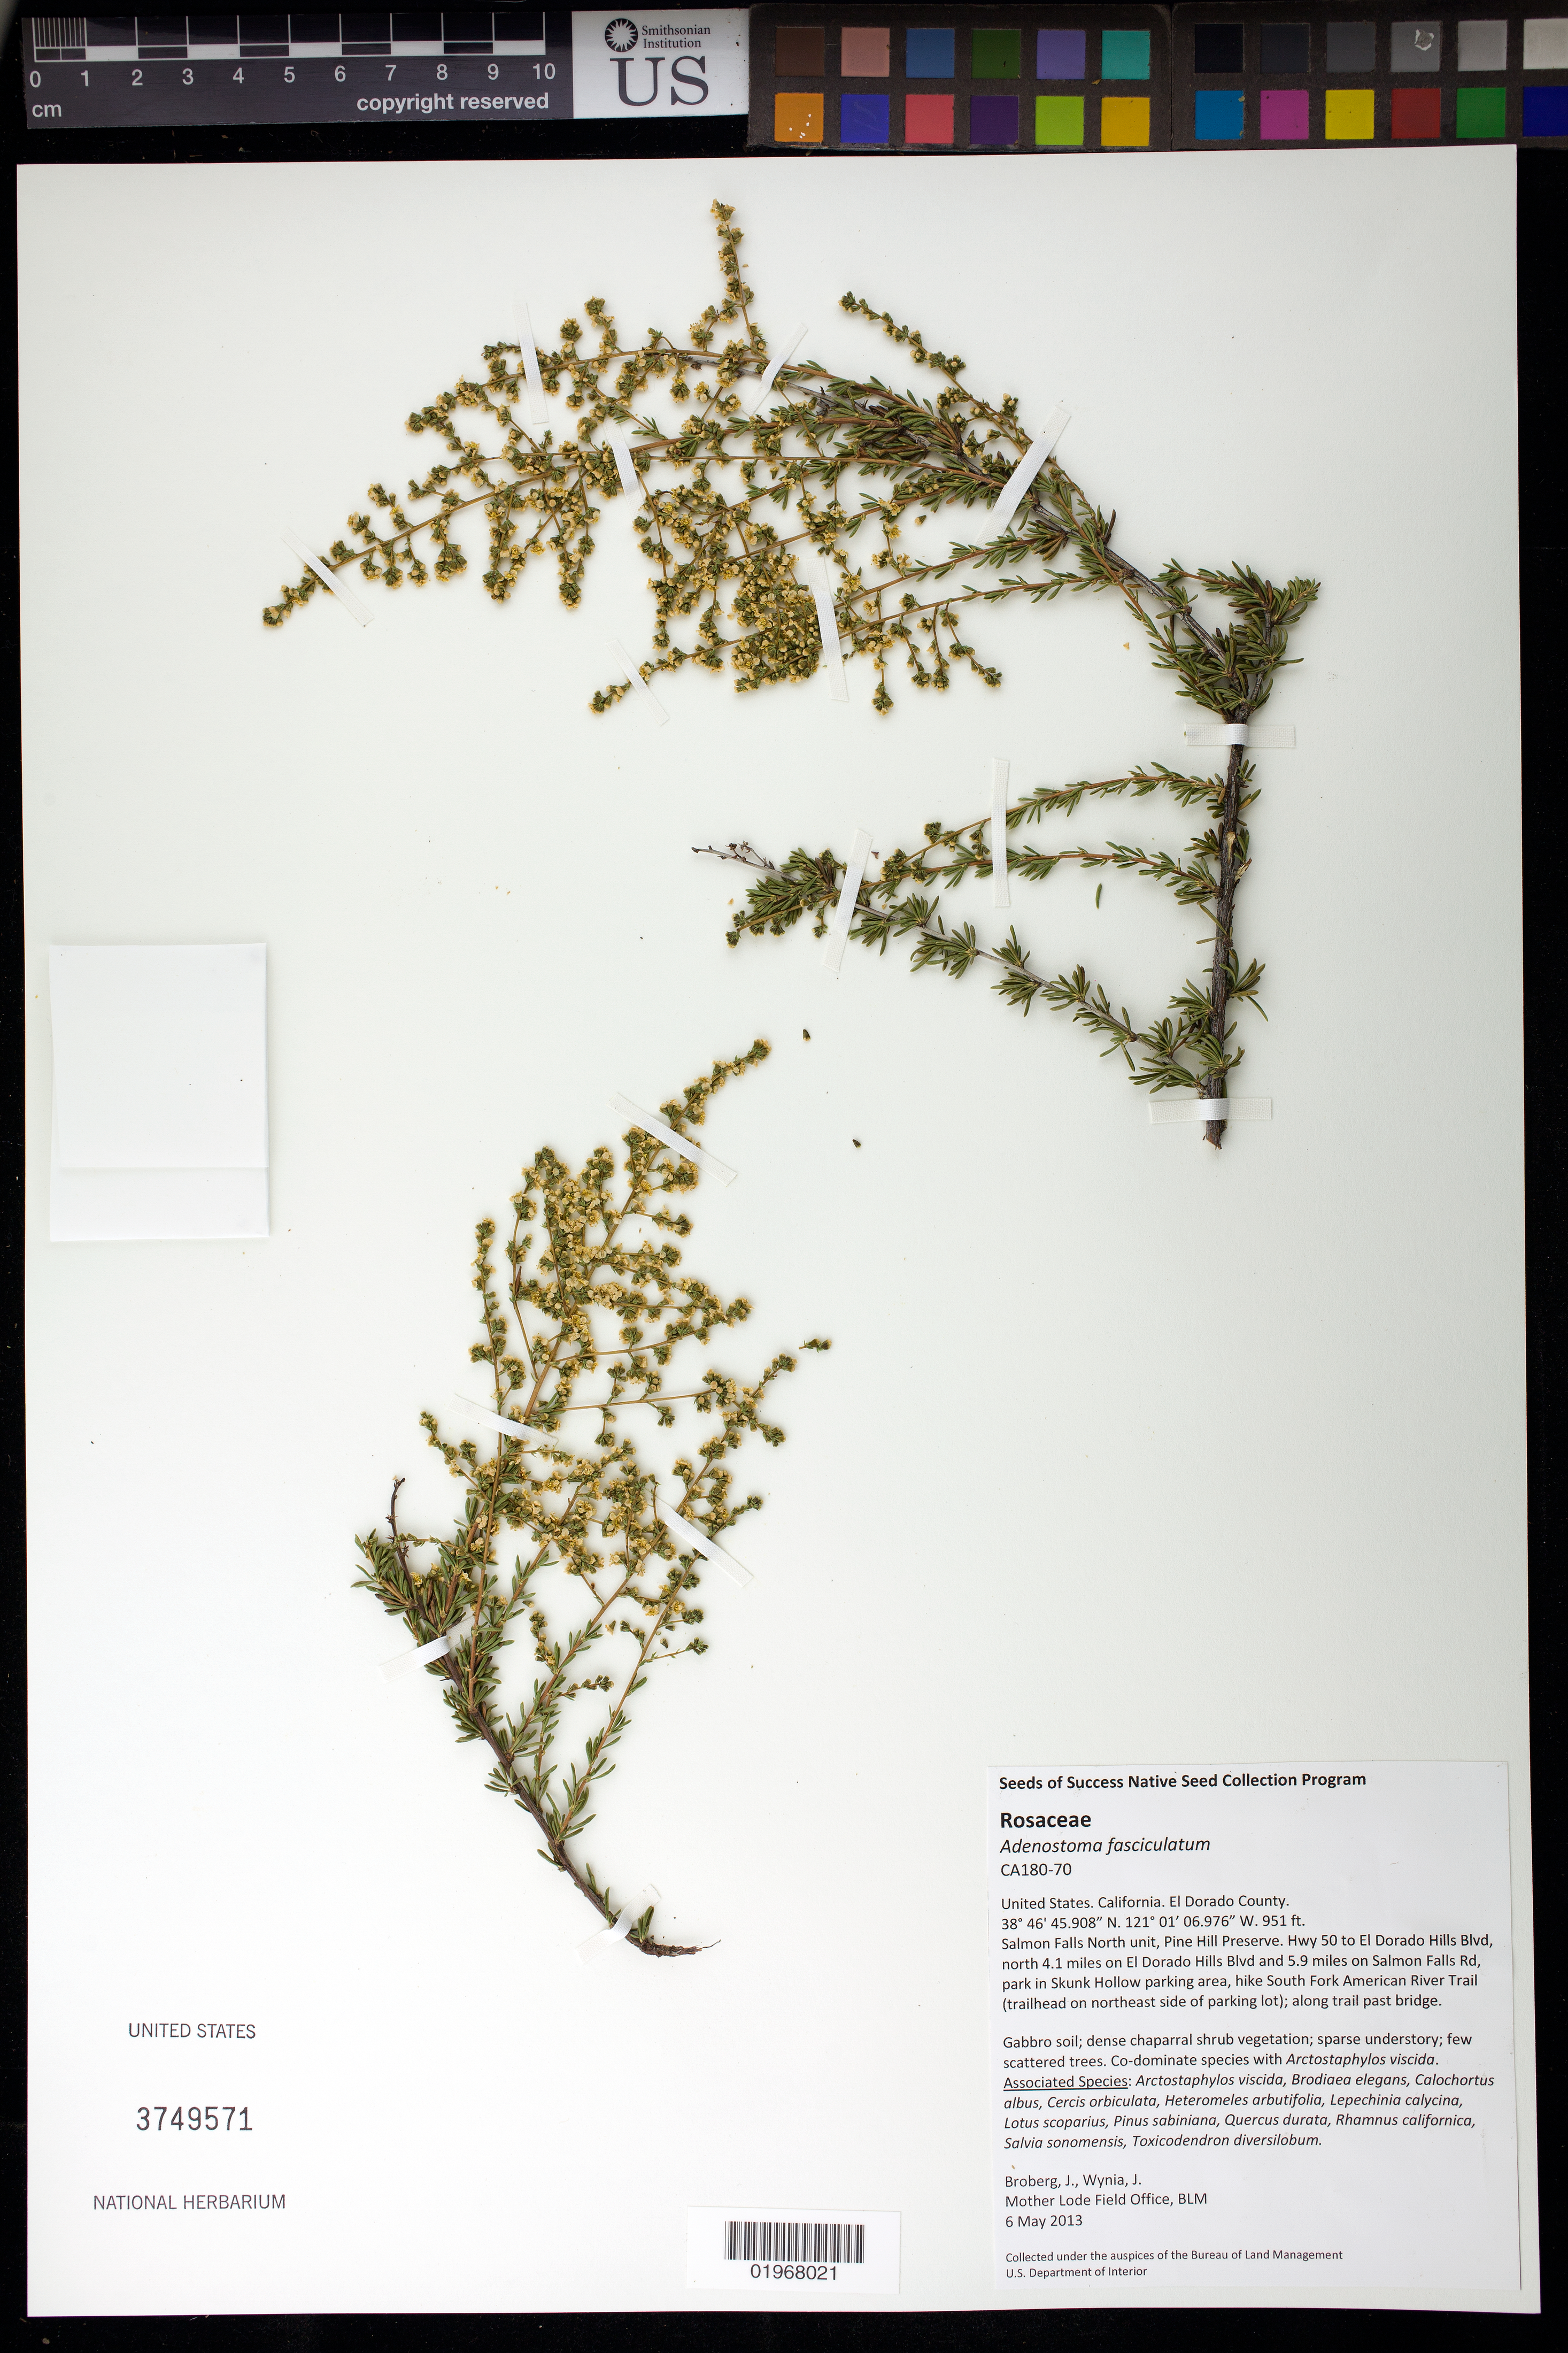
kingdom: Plantae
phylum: Tracheophyta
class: Magnoliopsida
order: Rosales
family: Rosaceae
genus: Adenostoma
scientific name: Adenostoma fasciculatum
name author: Hook. & Arn.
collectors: J. Broberg & J. Wynia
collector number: CA180-70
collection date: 2013-05-06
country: United States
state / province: California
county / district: El Dorado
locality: Salmon Falls North unit, Pine Hill Preserve. S Fork American River Trail.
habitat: Gabbro soils, dence chaparral shrub vegetation, sparse understory, few scattered trees.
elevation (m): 290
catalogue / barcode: US 3749571